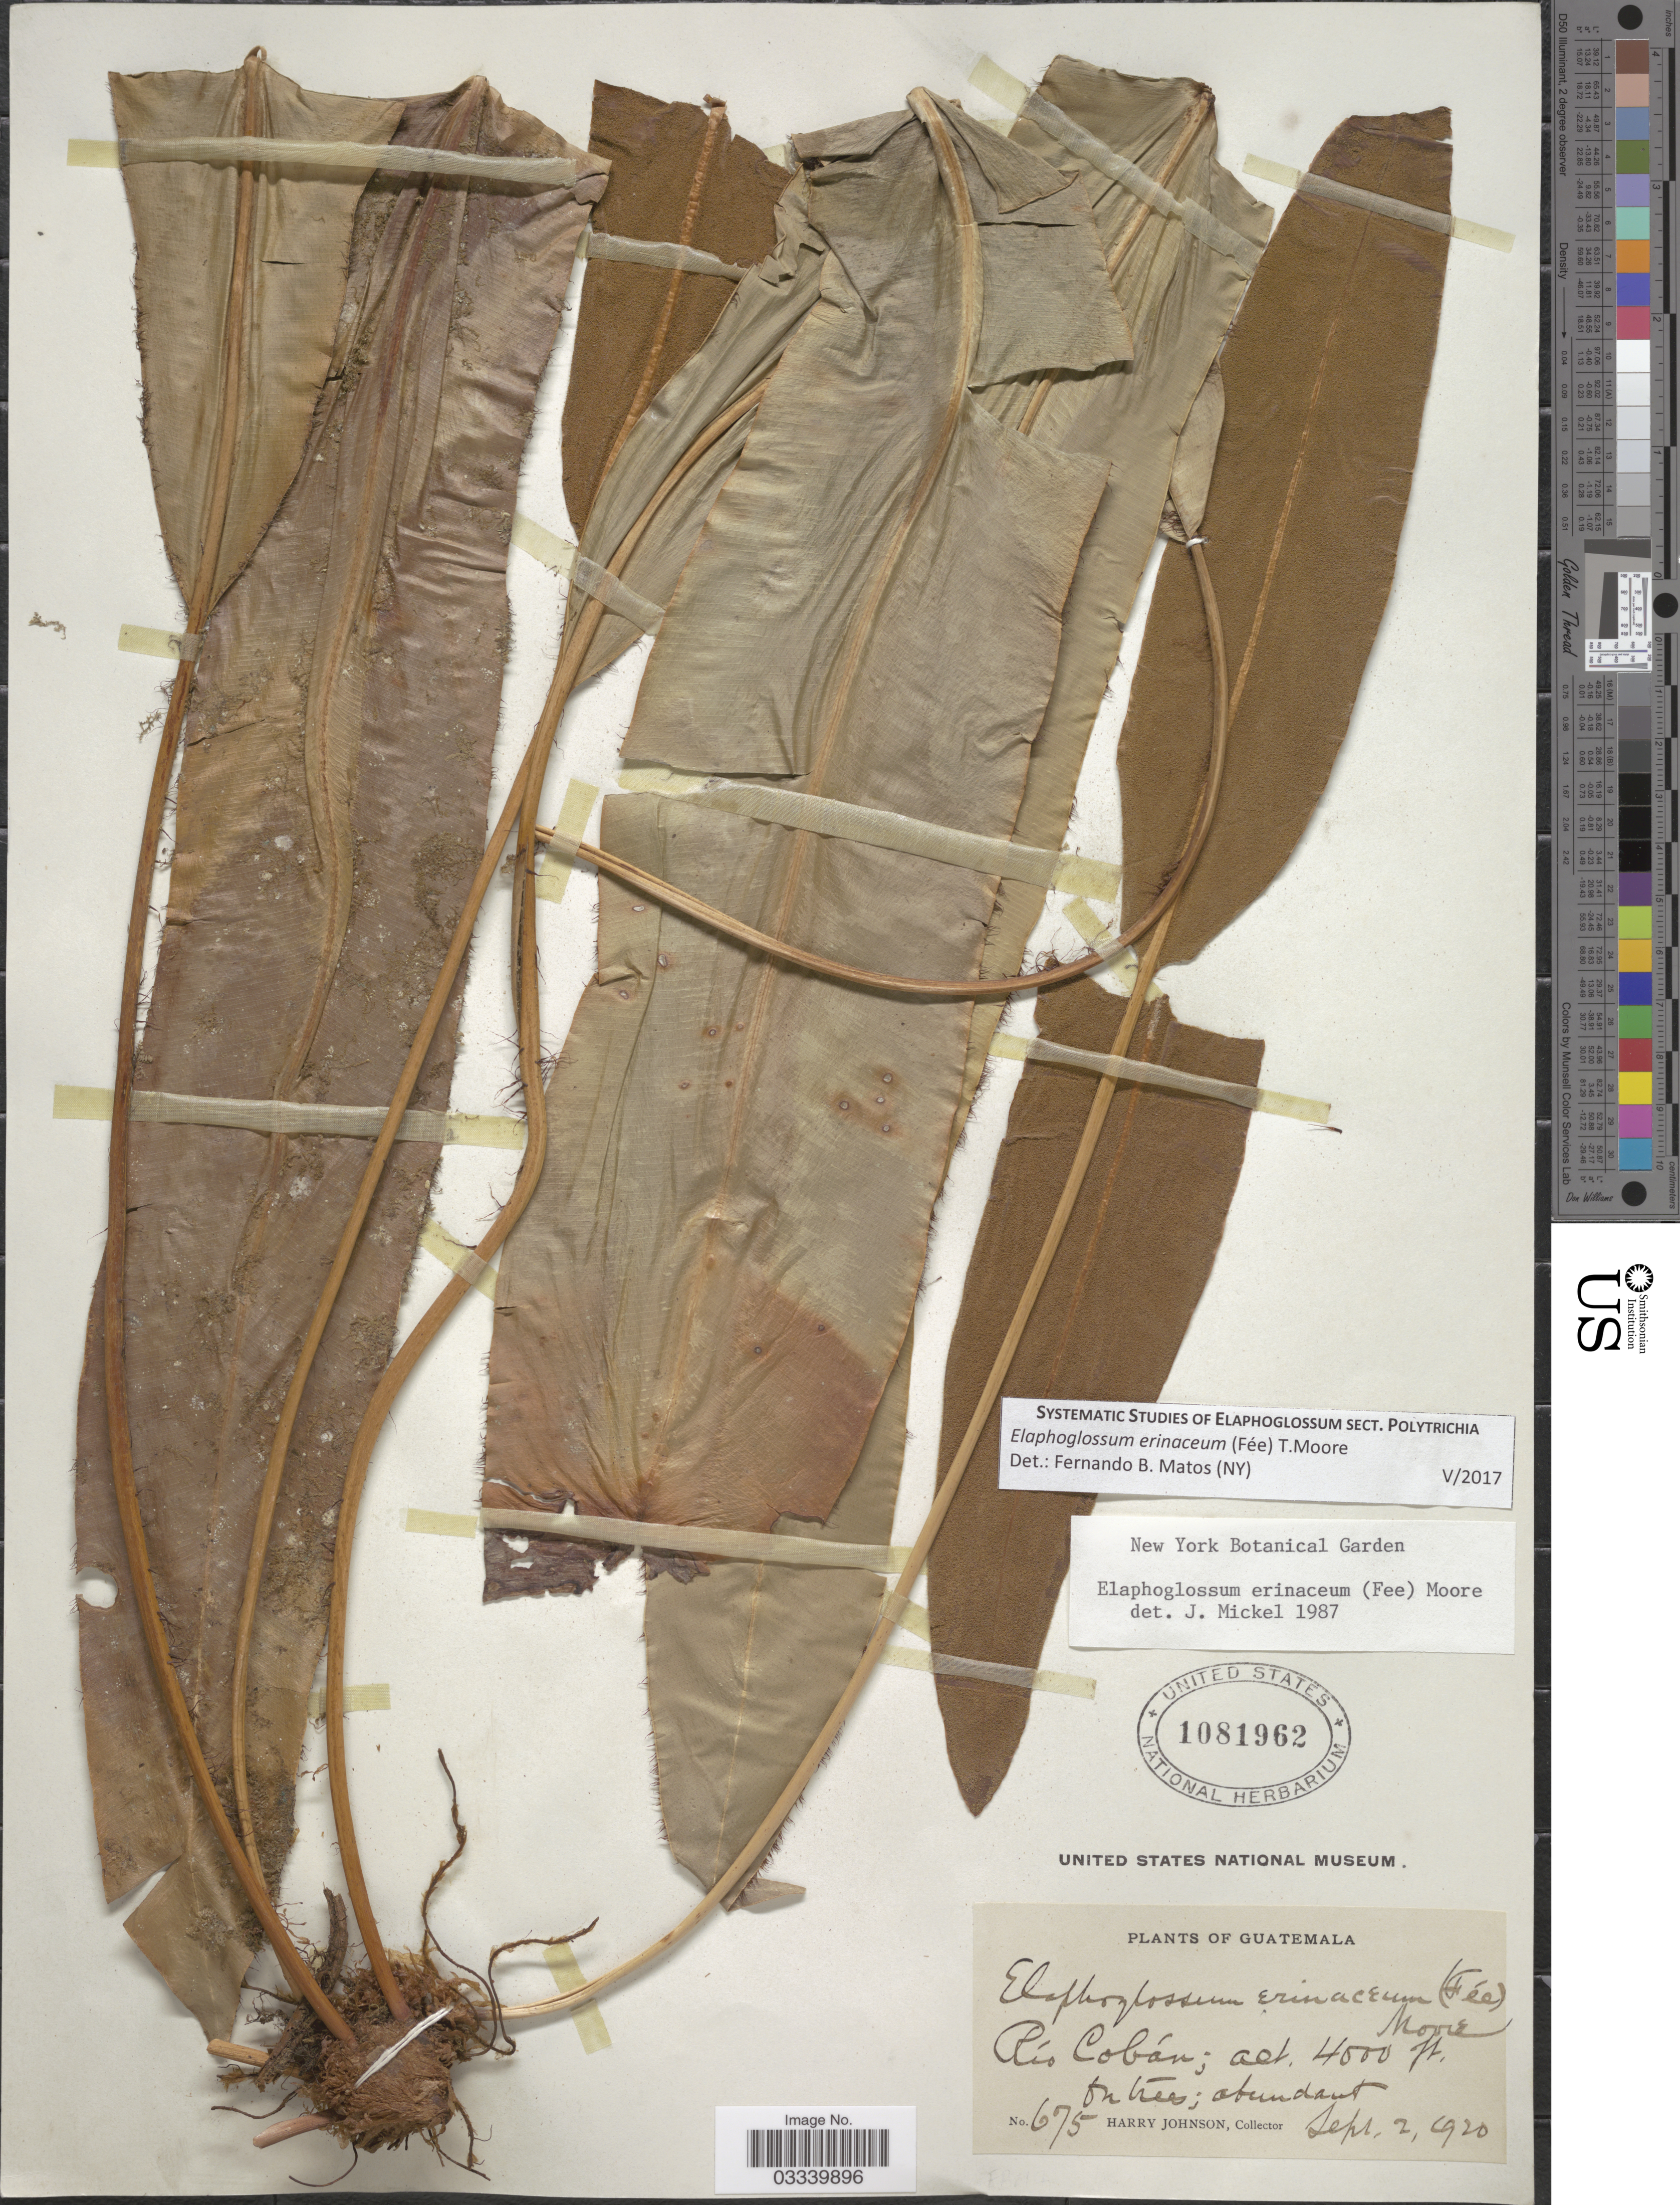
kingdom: Plantae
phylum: Tracheophyta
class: Polypodiopsida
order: Polypodiales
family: Dryopteridaceae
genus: Elaphoglossum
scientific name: Elaphoglossum erinaceum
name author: (Fée) T. Moore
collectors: H. Johnson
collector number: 675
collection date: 1920-09-02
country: Guatemala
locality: Río Cobán.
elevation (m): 1219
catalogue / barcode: US 1081962